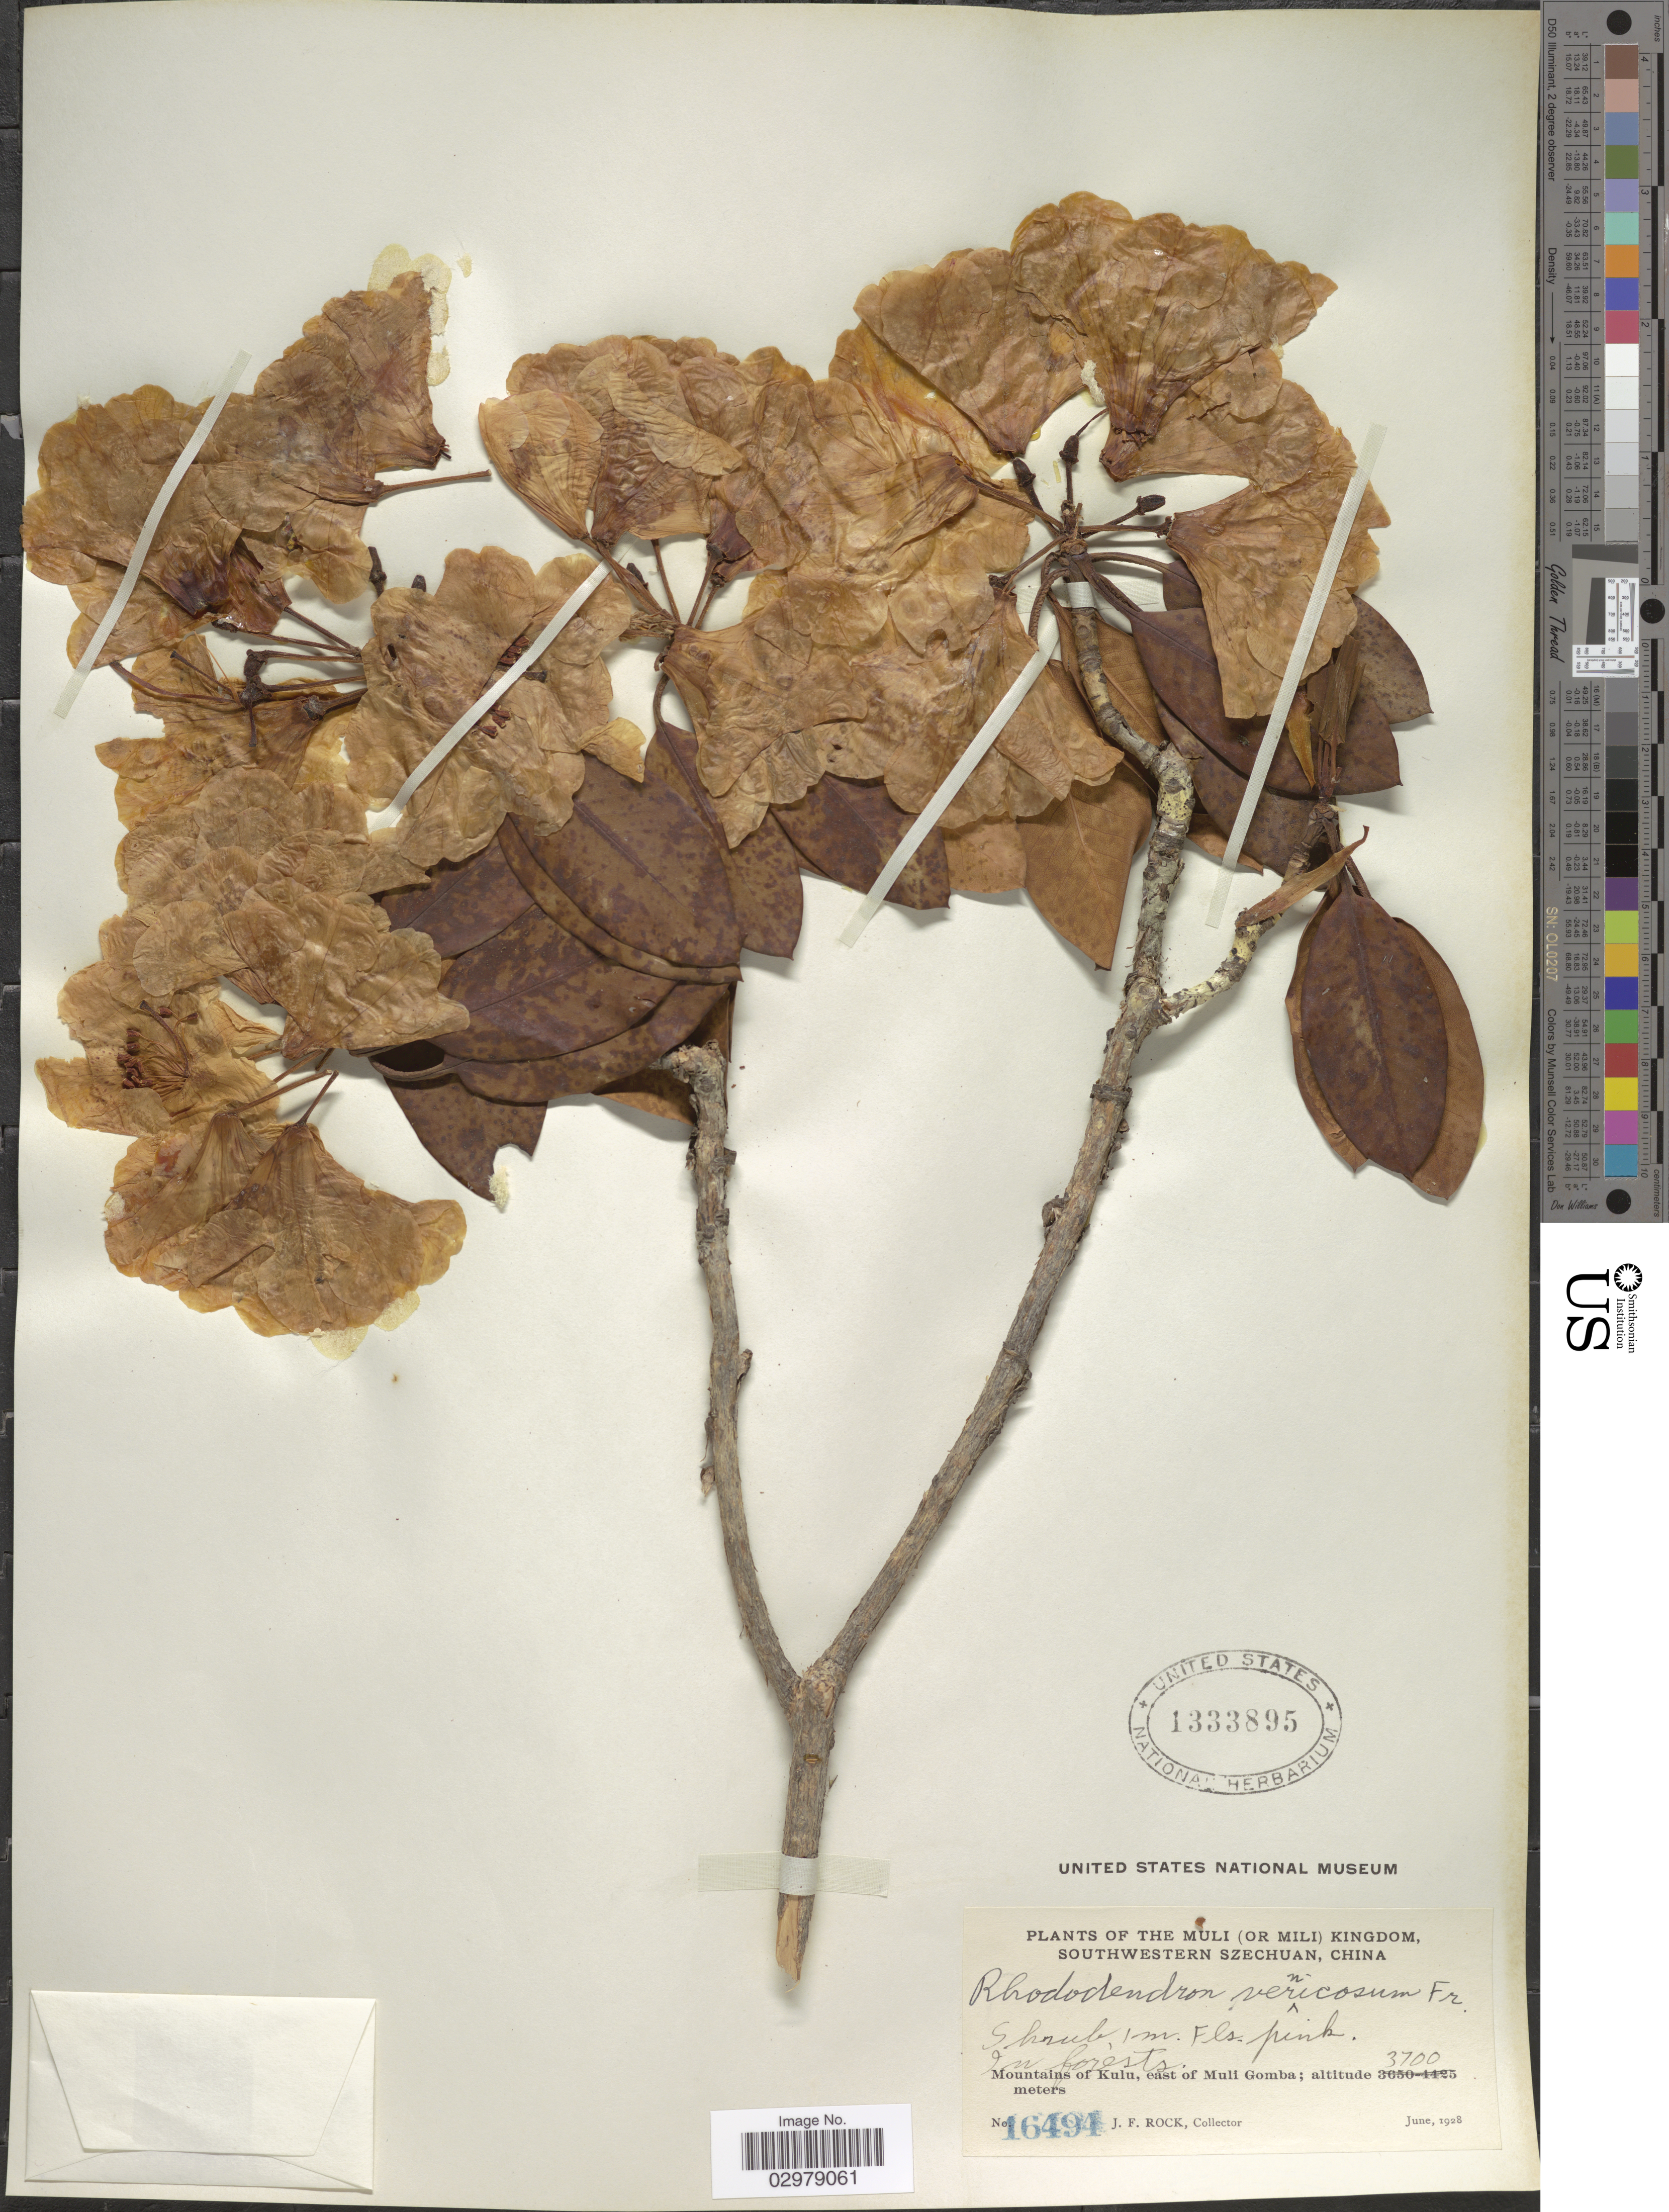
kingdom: Plantae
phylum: Tracheophyta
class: Magnoliopsida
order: Ericales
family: Ericaceae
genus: Rhododendron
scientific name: Rhododendron vernicosum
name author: Franch.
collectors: J. Rock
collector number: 16494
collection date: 1928-06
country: China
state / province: Sichuan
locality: The Muli (or Mili) Kingdom, Southwestern Szechuan. In forests. Mountains of Kulu, east of Muli Gomba.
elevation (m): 3700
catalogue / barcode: US 1333895